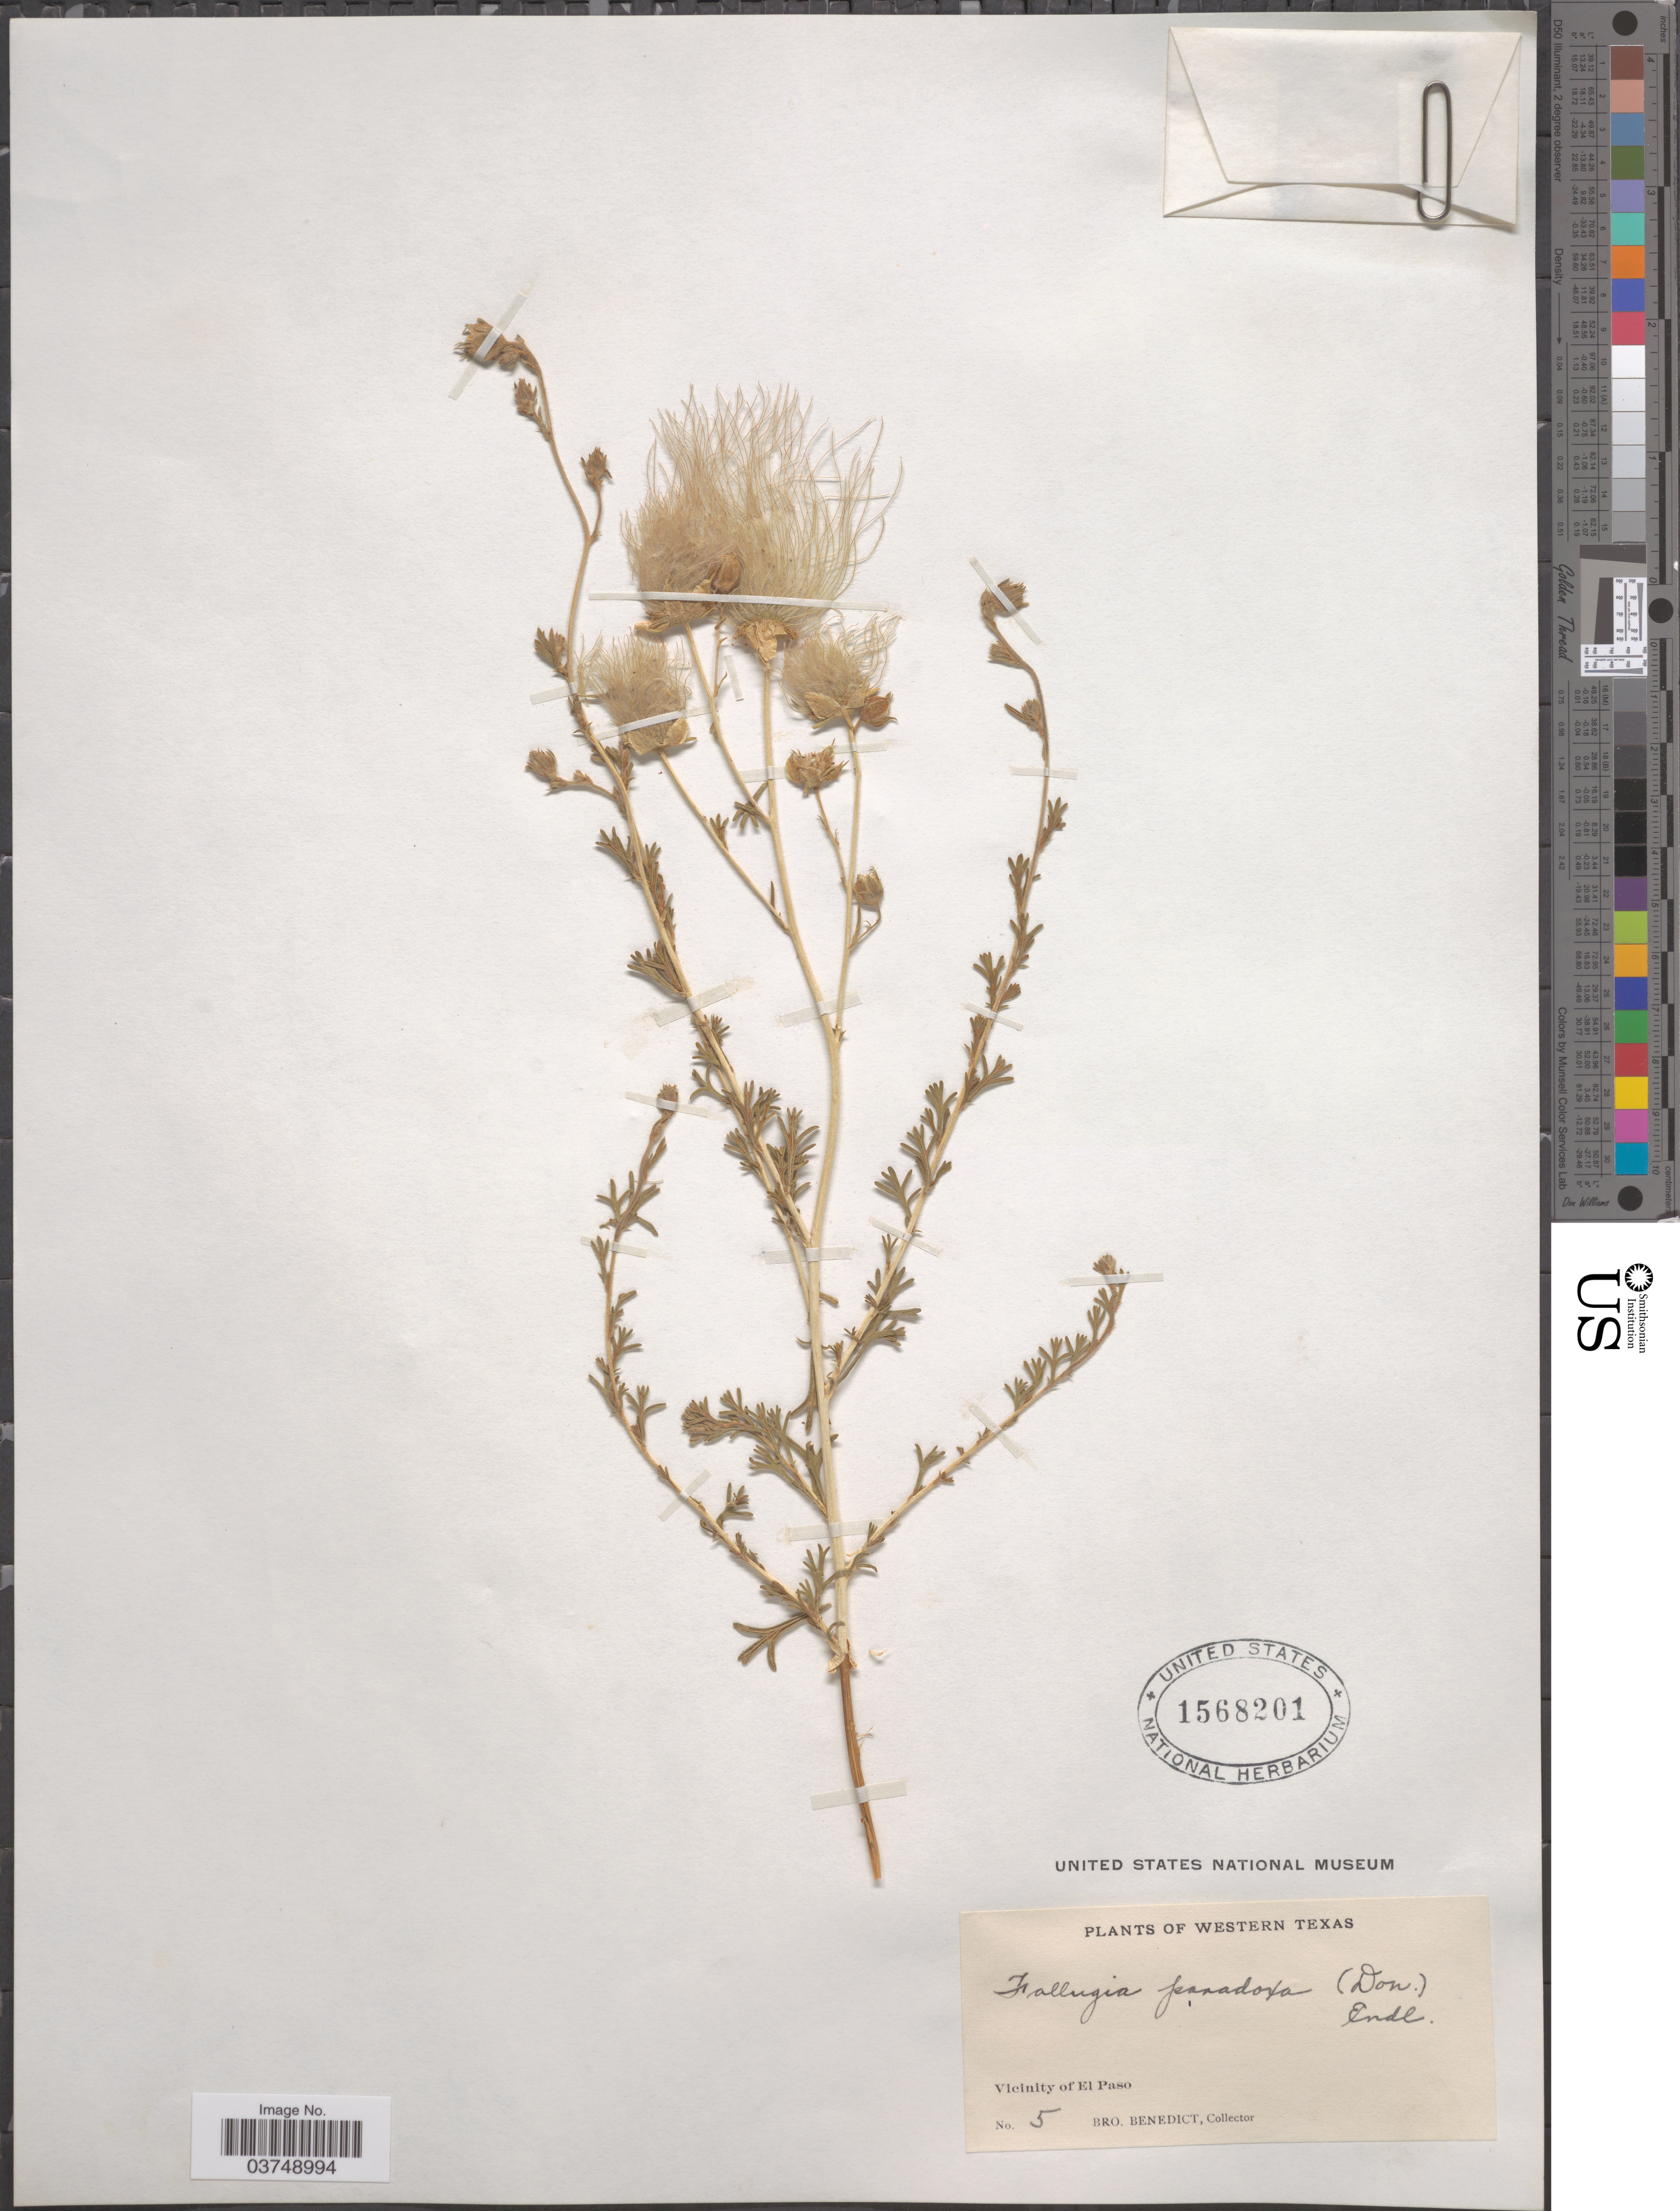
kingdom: Plantae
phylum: Tracheophyta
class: Magnoliopsida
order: Rosales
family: Rosaceae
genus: Fallugia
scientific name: Fallugia acuminata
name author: (Wooton) Rydb.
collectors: Bro. Benedict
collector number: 5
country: United States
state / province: Texas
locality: Western Texas. Vicinity of El Paso.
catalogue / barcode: US 1568201